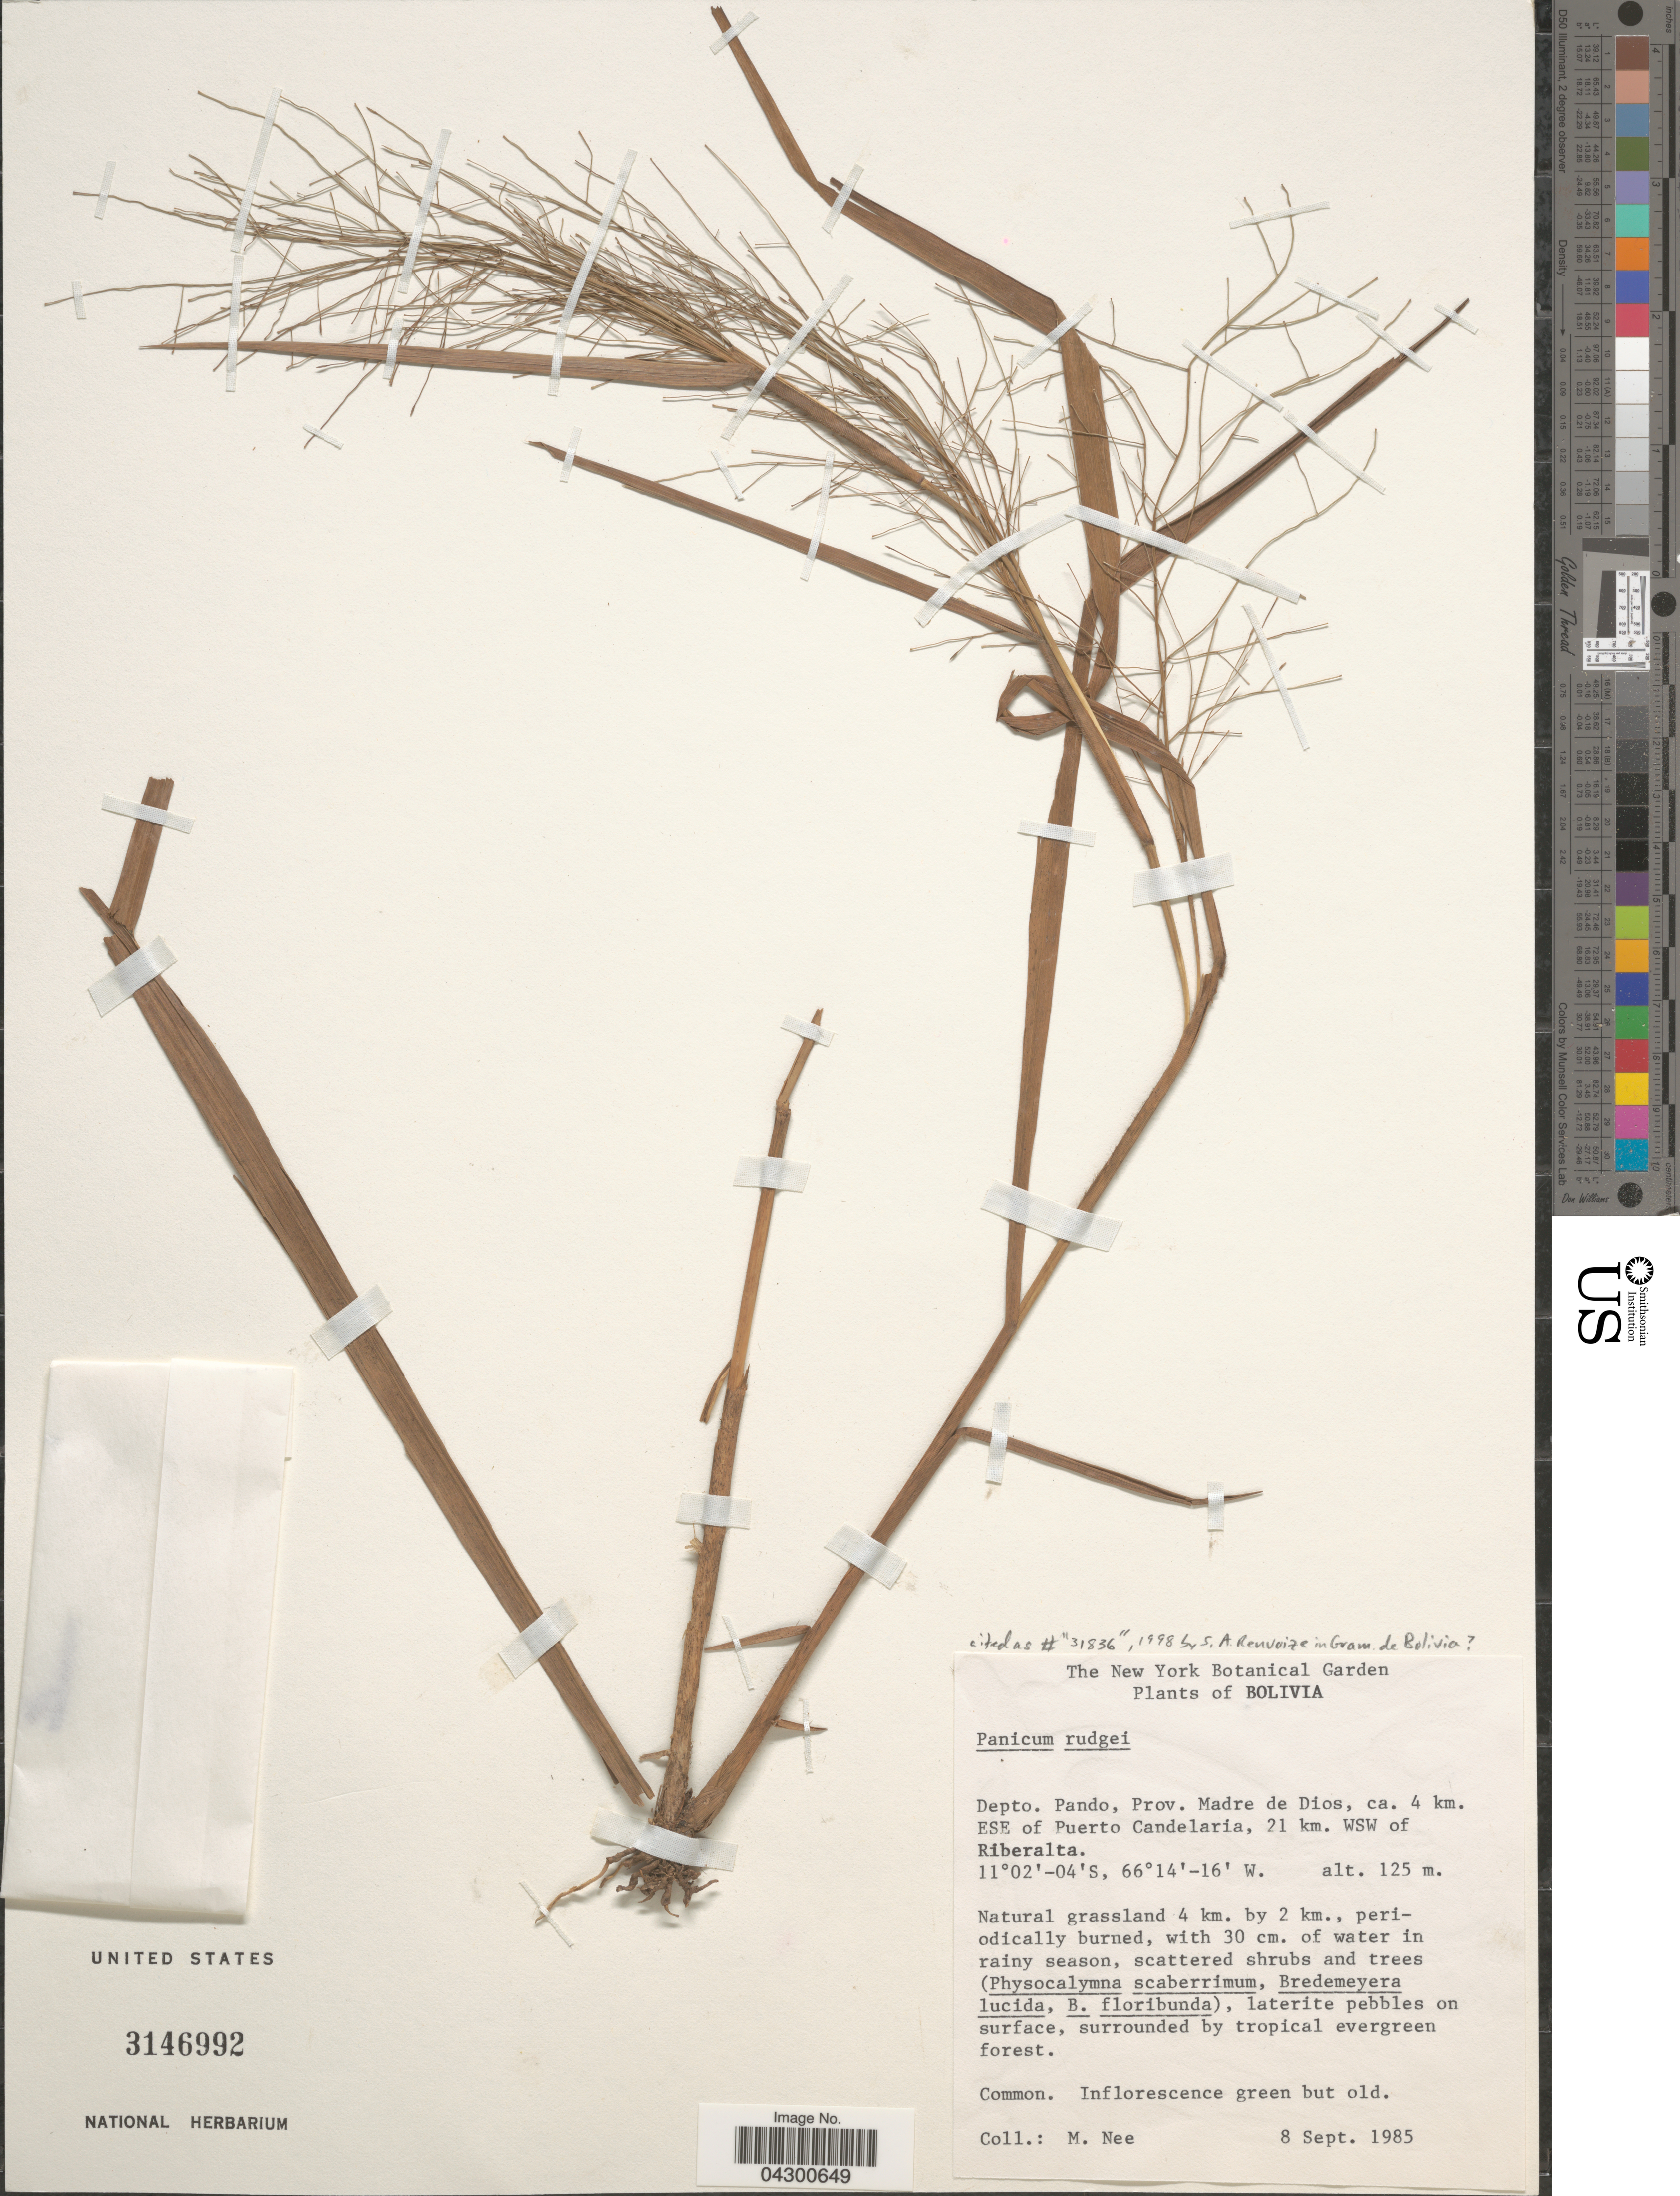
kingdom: Plantae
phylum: Tracheophyta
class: Liliopsida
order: Poales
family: Poaceae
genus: Panicum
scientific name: Panicum rudgei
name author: Roem. & Schult.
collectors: M. Nee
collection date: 1985-09-08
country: Bolivia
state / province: Pando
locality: Depto. Pando, Prov. Madre de Dios, ca. 4 km. ESE of Puerto Candelaria, 21 km. WSW of Riberalta.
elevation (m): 125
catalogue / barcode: US 3146992